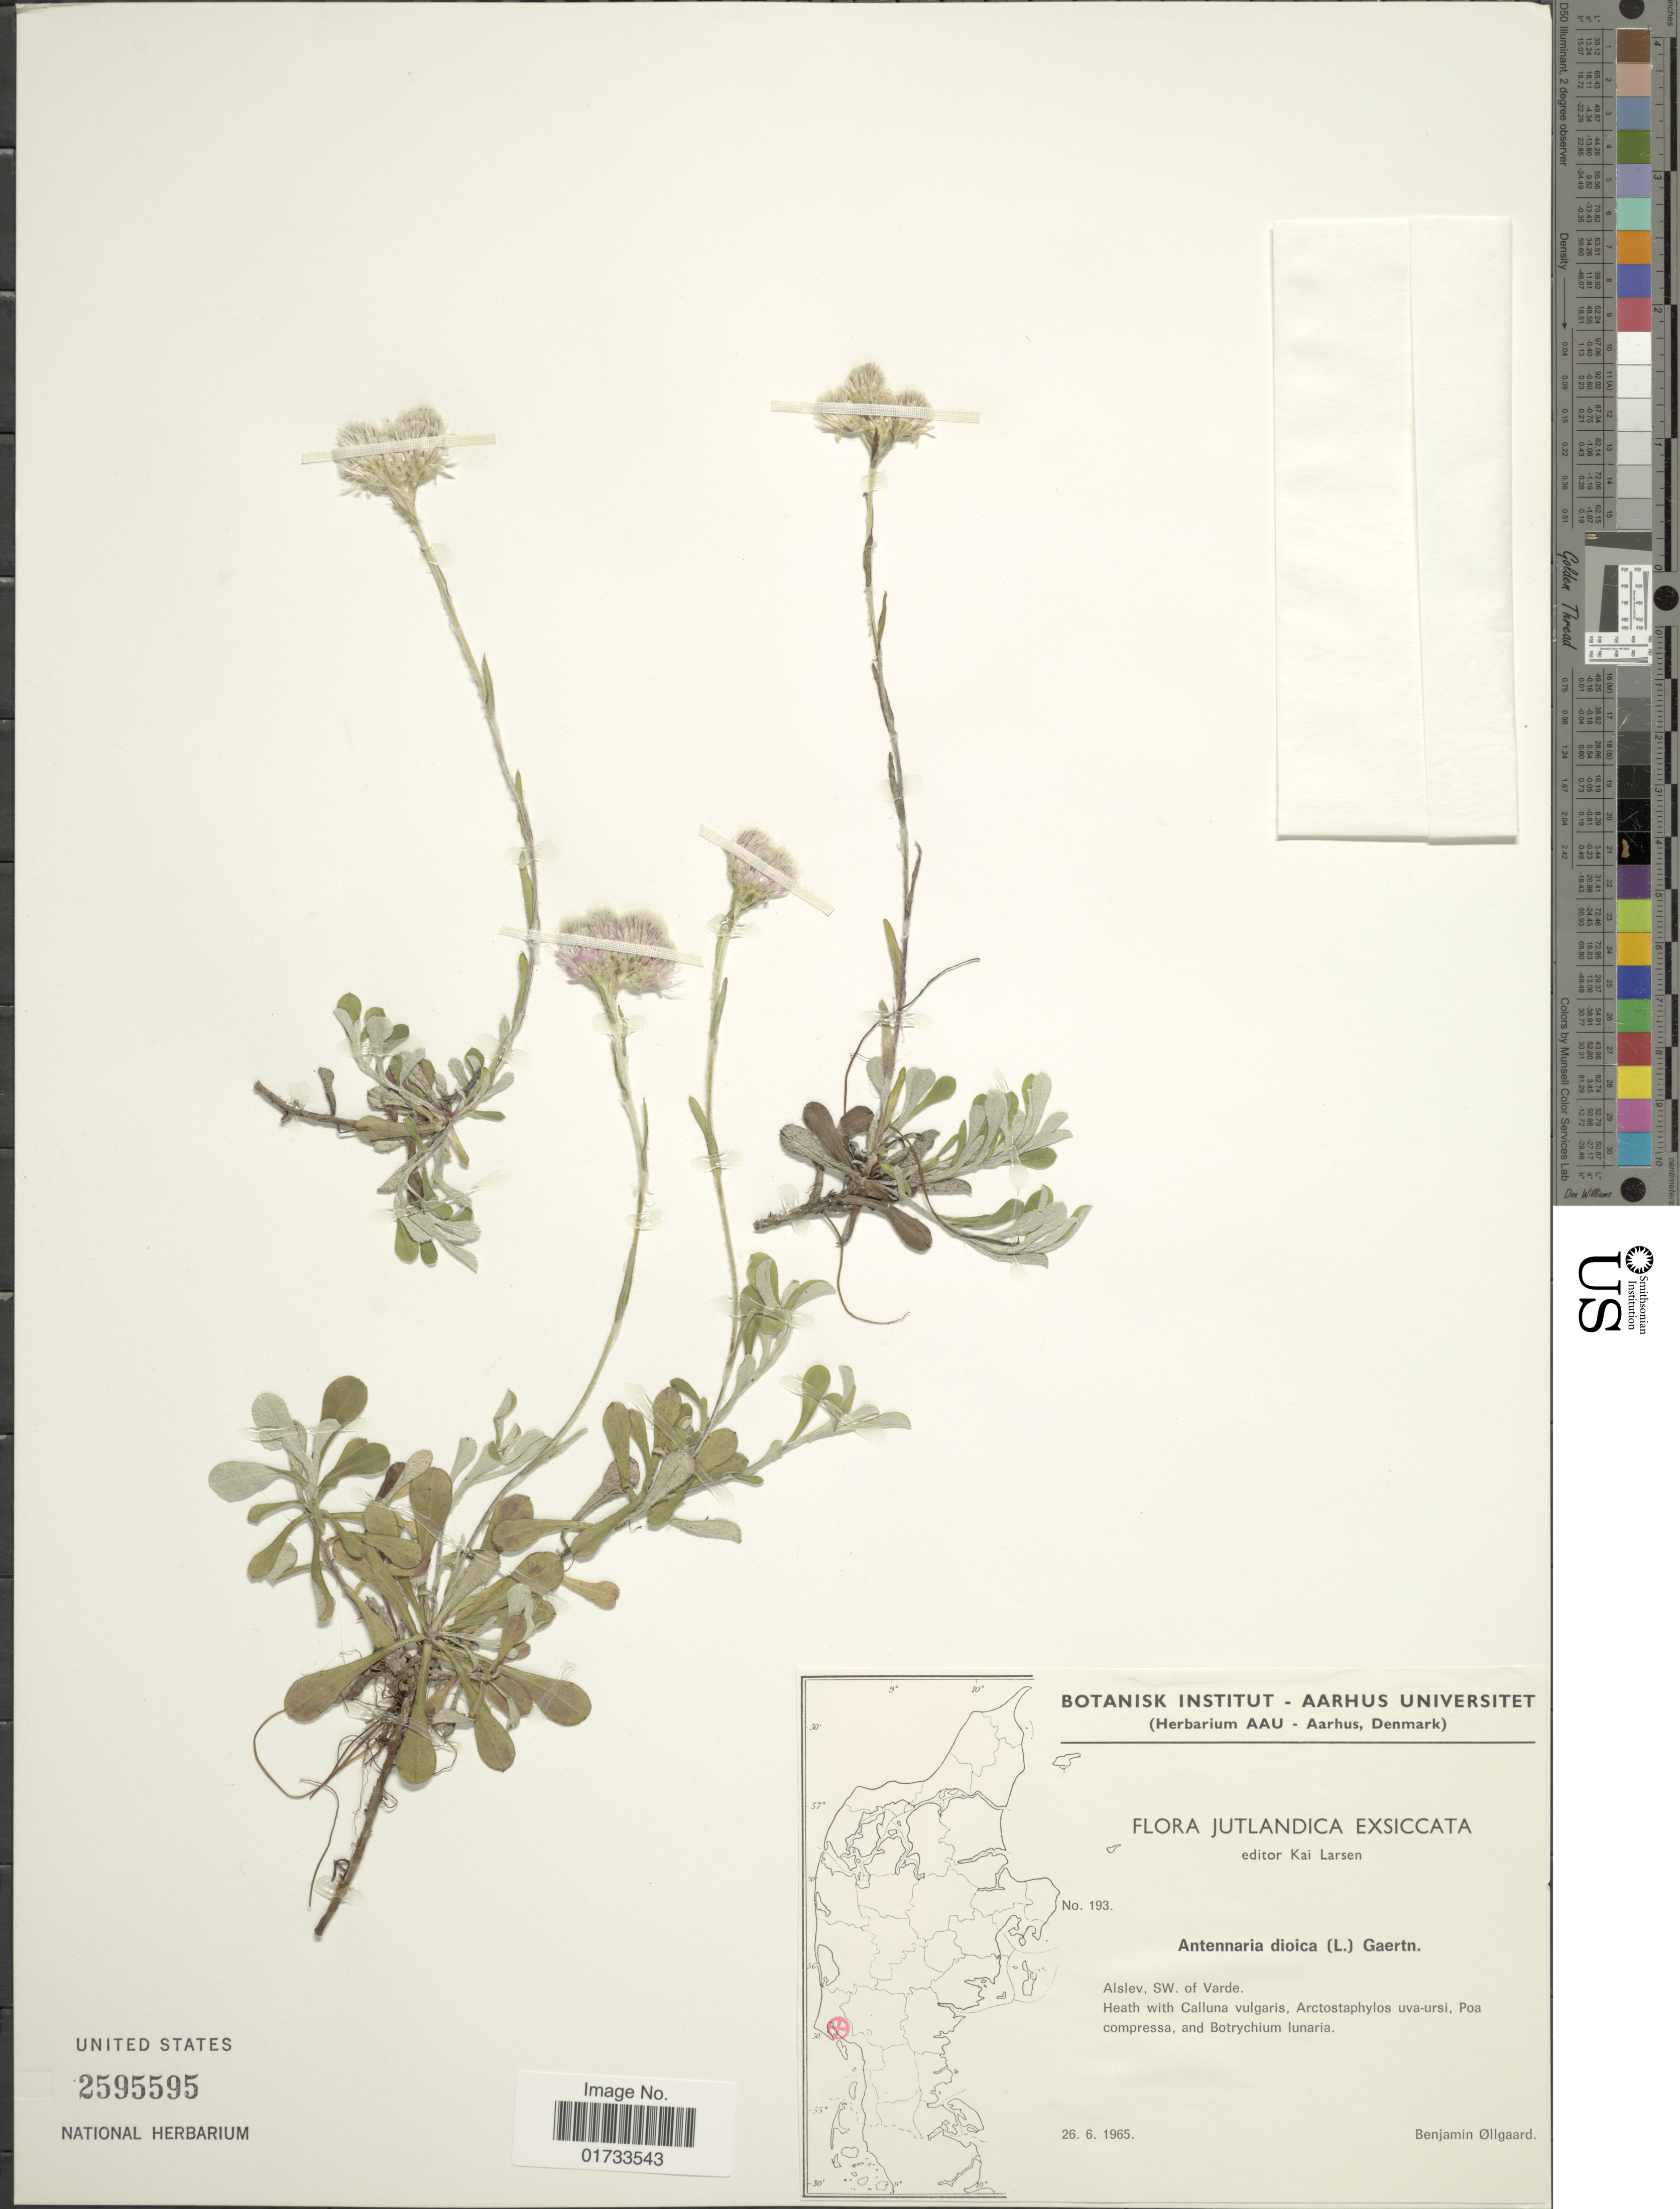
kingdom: Plantae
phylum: Tracheophyta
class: Magnoliopsida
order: Asterales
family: Asteraceae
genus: Antennaria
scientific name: Antennaria dioica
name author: (L.) Gaertn.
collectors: B. Øllgaard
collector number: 193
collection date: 1965-06-26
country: Denmark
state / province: Syddanmark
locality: Jutlandica Exsiccata, Alslev, SW. of Varde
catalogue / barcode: US 2595595